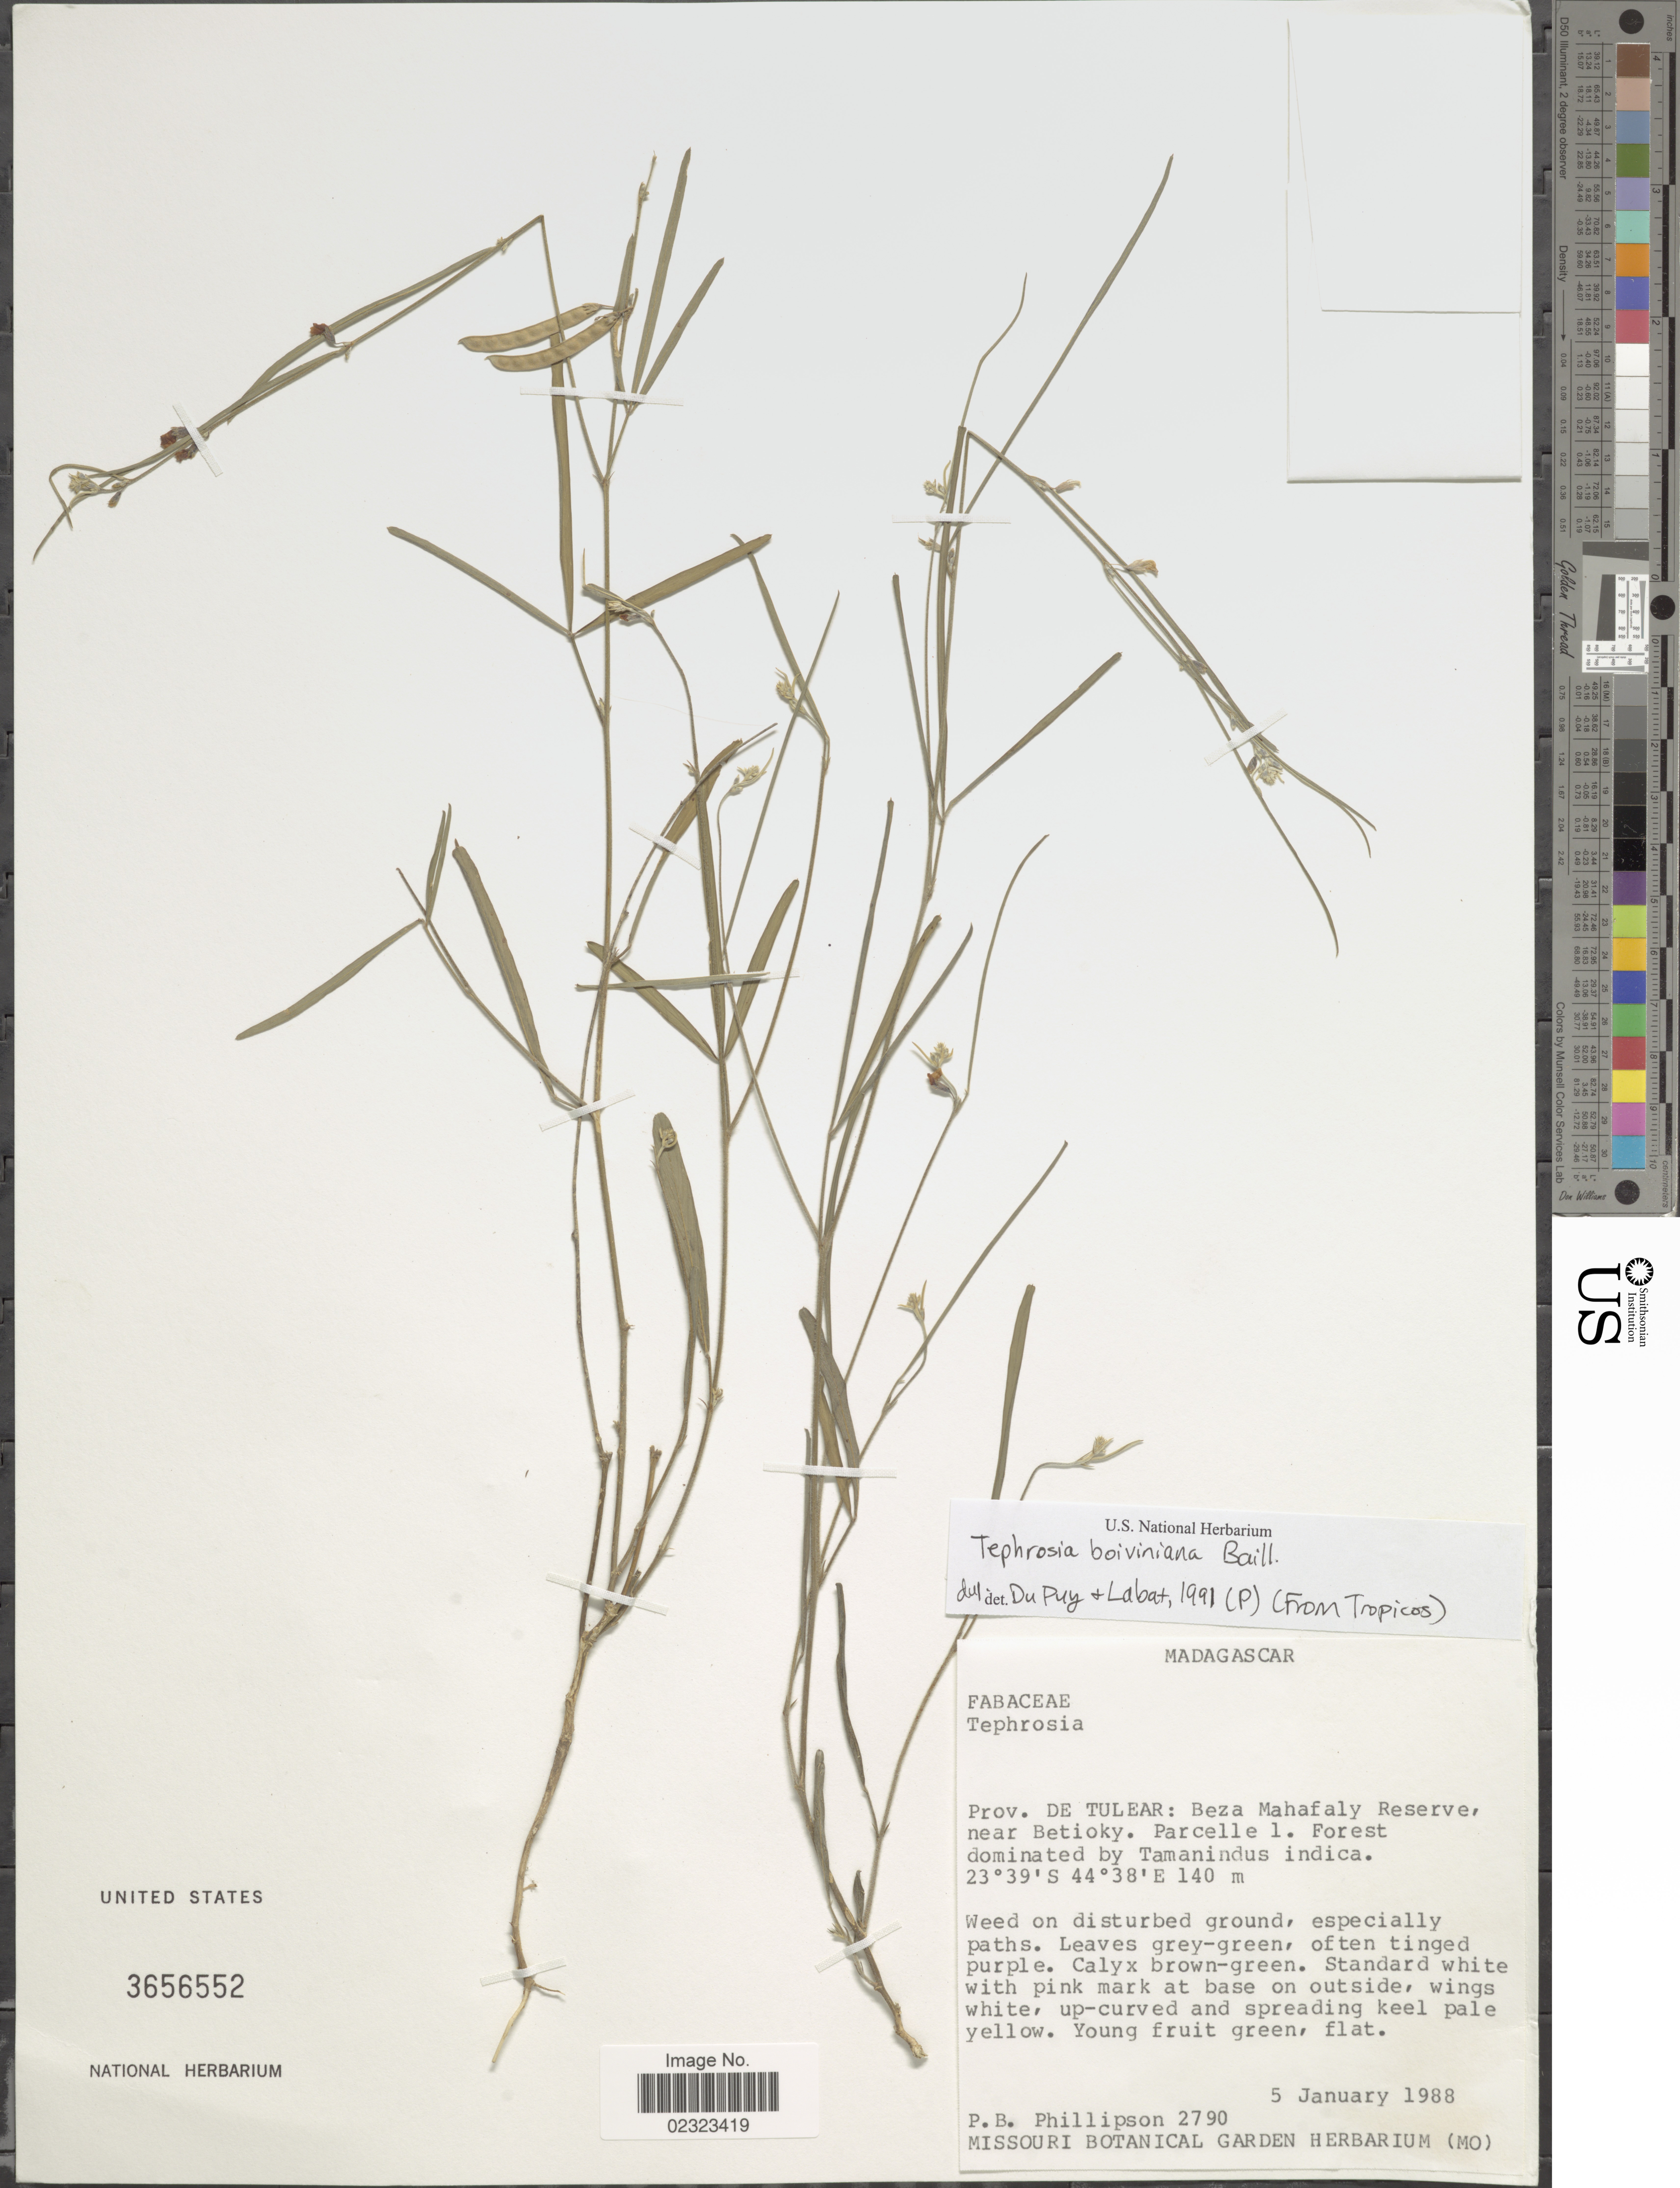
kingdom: Plantae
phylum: Tracheophyta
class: Magnoliopsida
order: Fabales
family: Fabaceae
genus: Tephrosia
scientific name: Tephrosia boiviniana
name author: Baill.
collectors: P. B. Phillipson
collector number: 2790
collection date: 1988-01-05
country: Madagascar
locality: Prov. de Tulear: Beza Mahafaly Reserve, near Betioky.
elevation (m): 140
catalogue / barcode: US 3656552